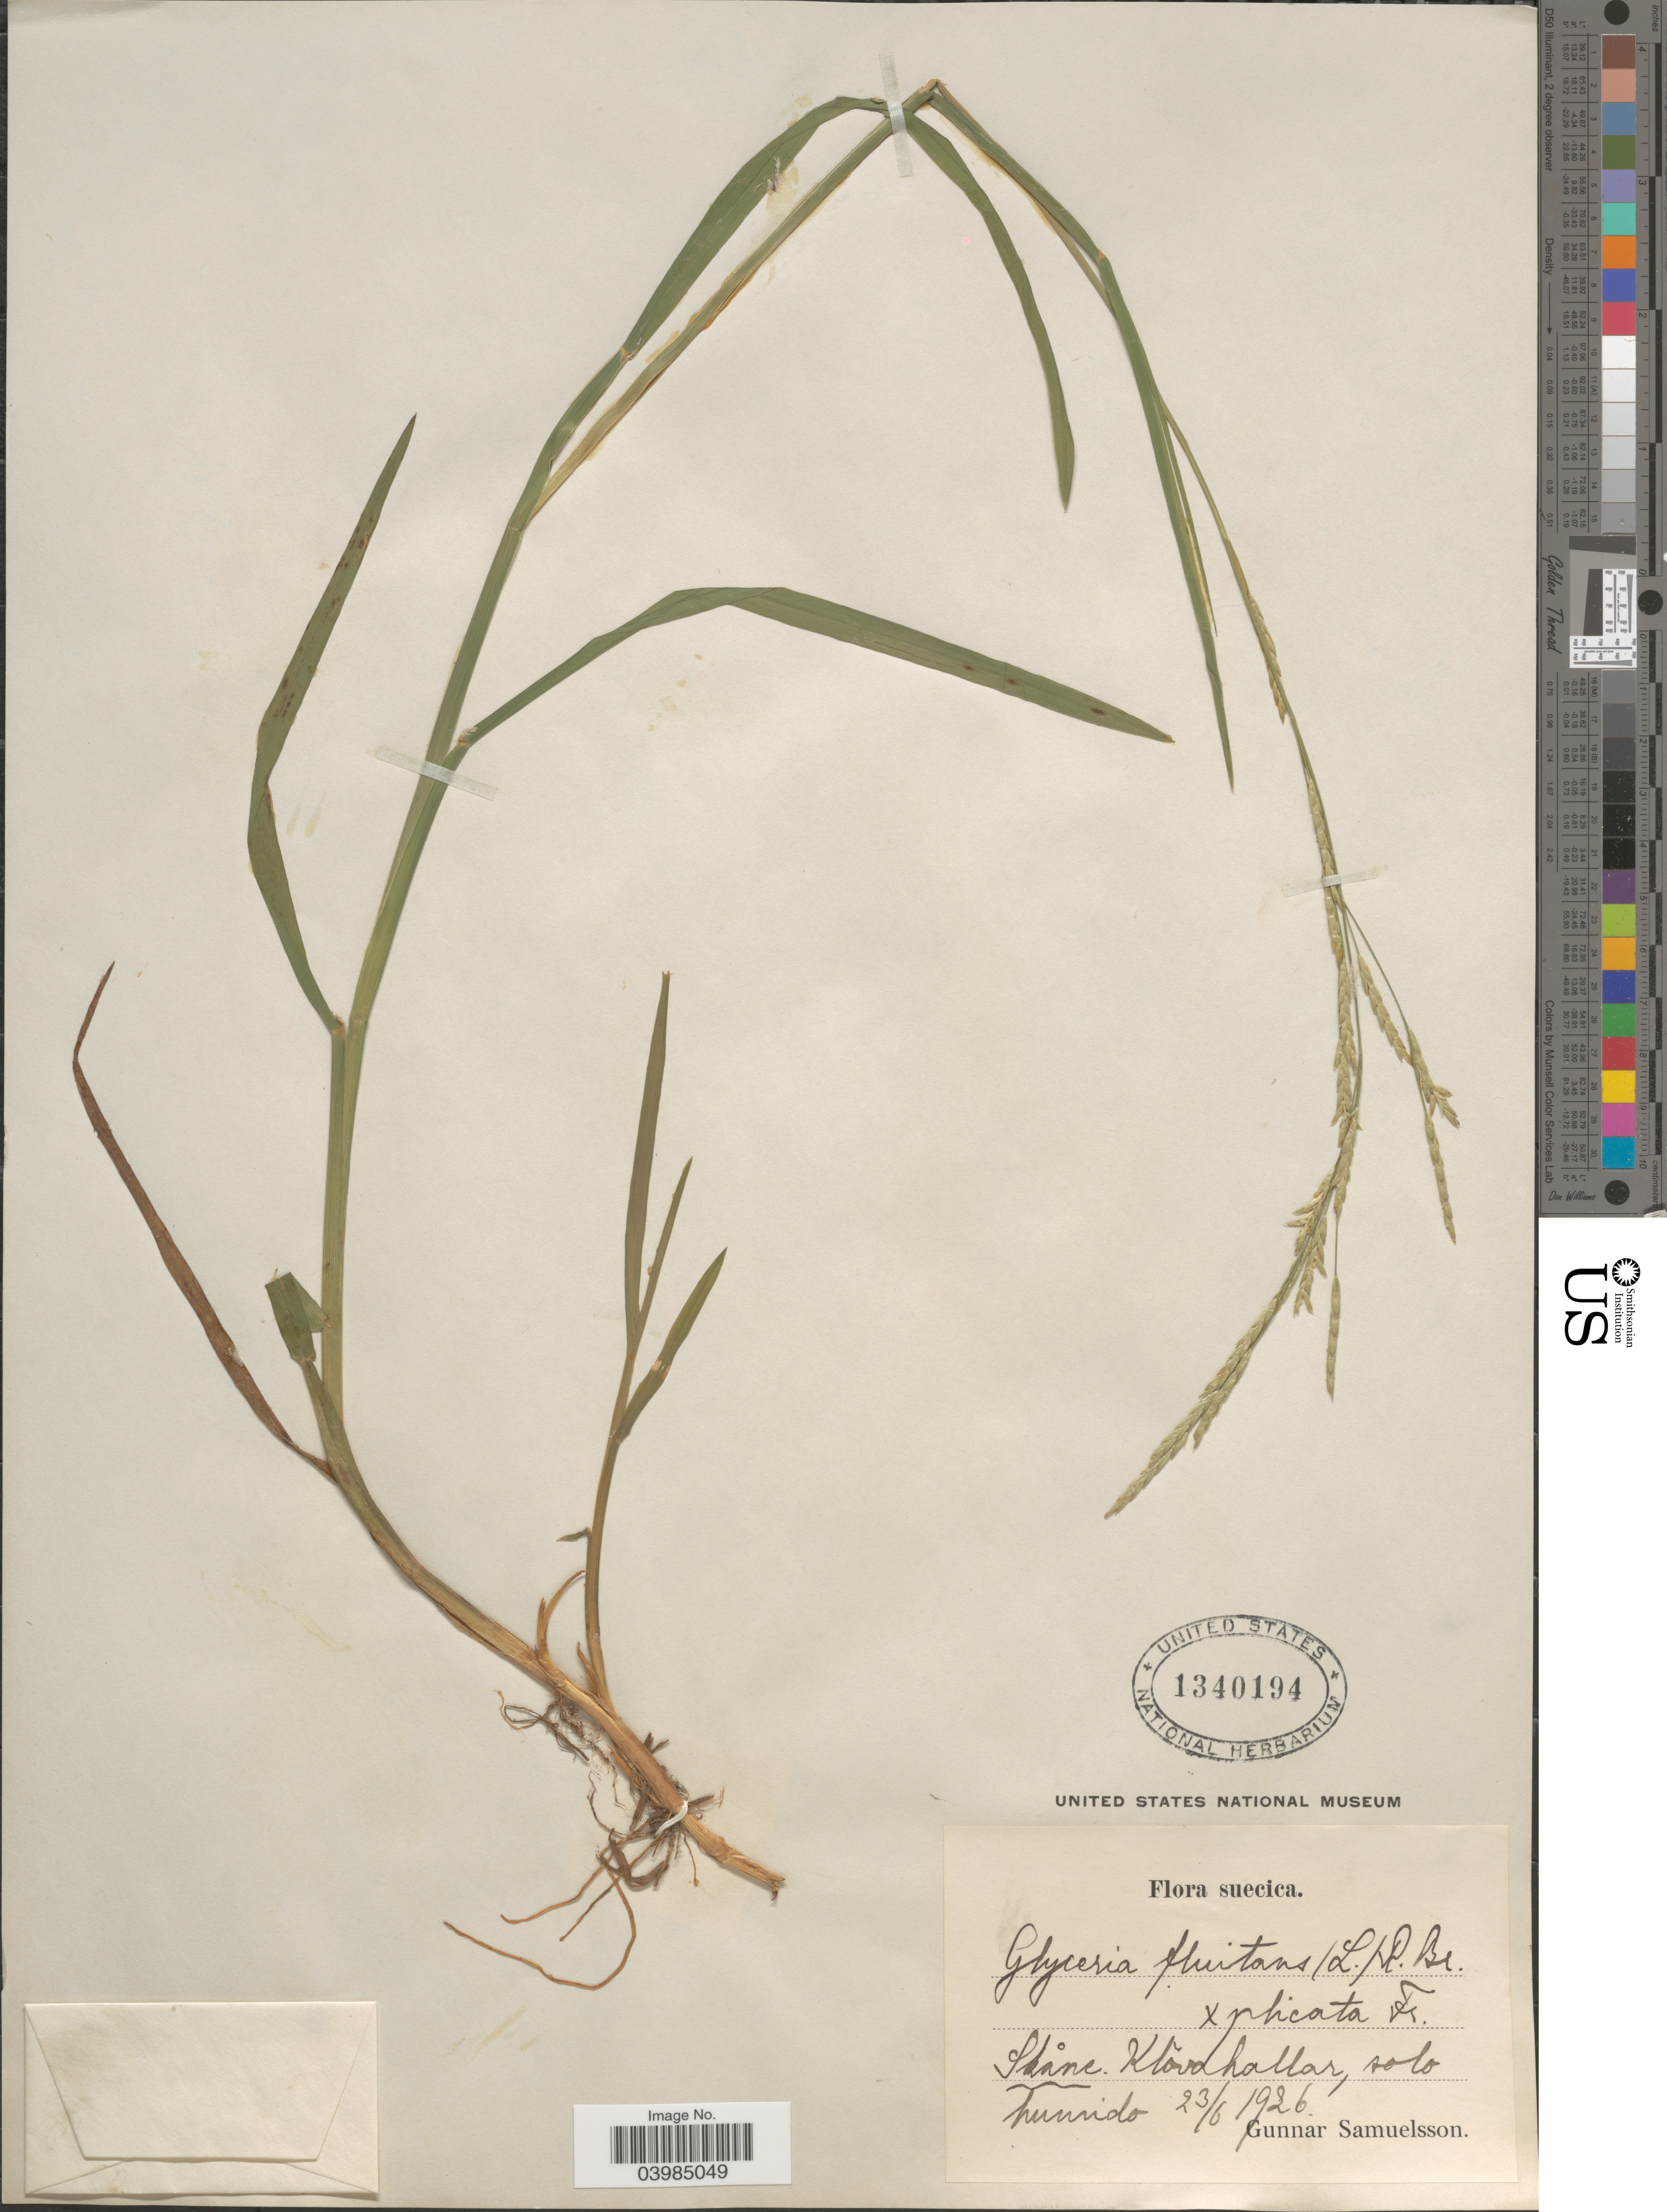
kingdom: Plantae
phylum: Tracheophyta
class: Liliopsida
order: Poales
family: Poaceae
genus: Glyceria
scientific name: Glyceria fluitans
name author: (L.) R. Br.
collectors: G. Samuelsson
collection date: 1926-06-23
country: Sweden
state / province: Skåne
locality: Suecica. Klöva hallar.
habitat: solo humido.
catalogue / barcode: US 1340194